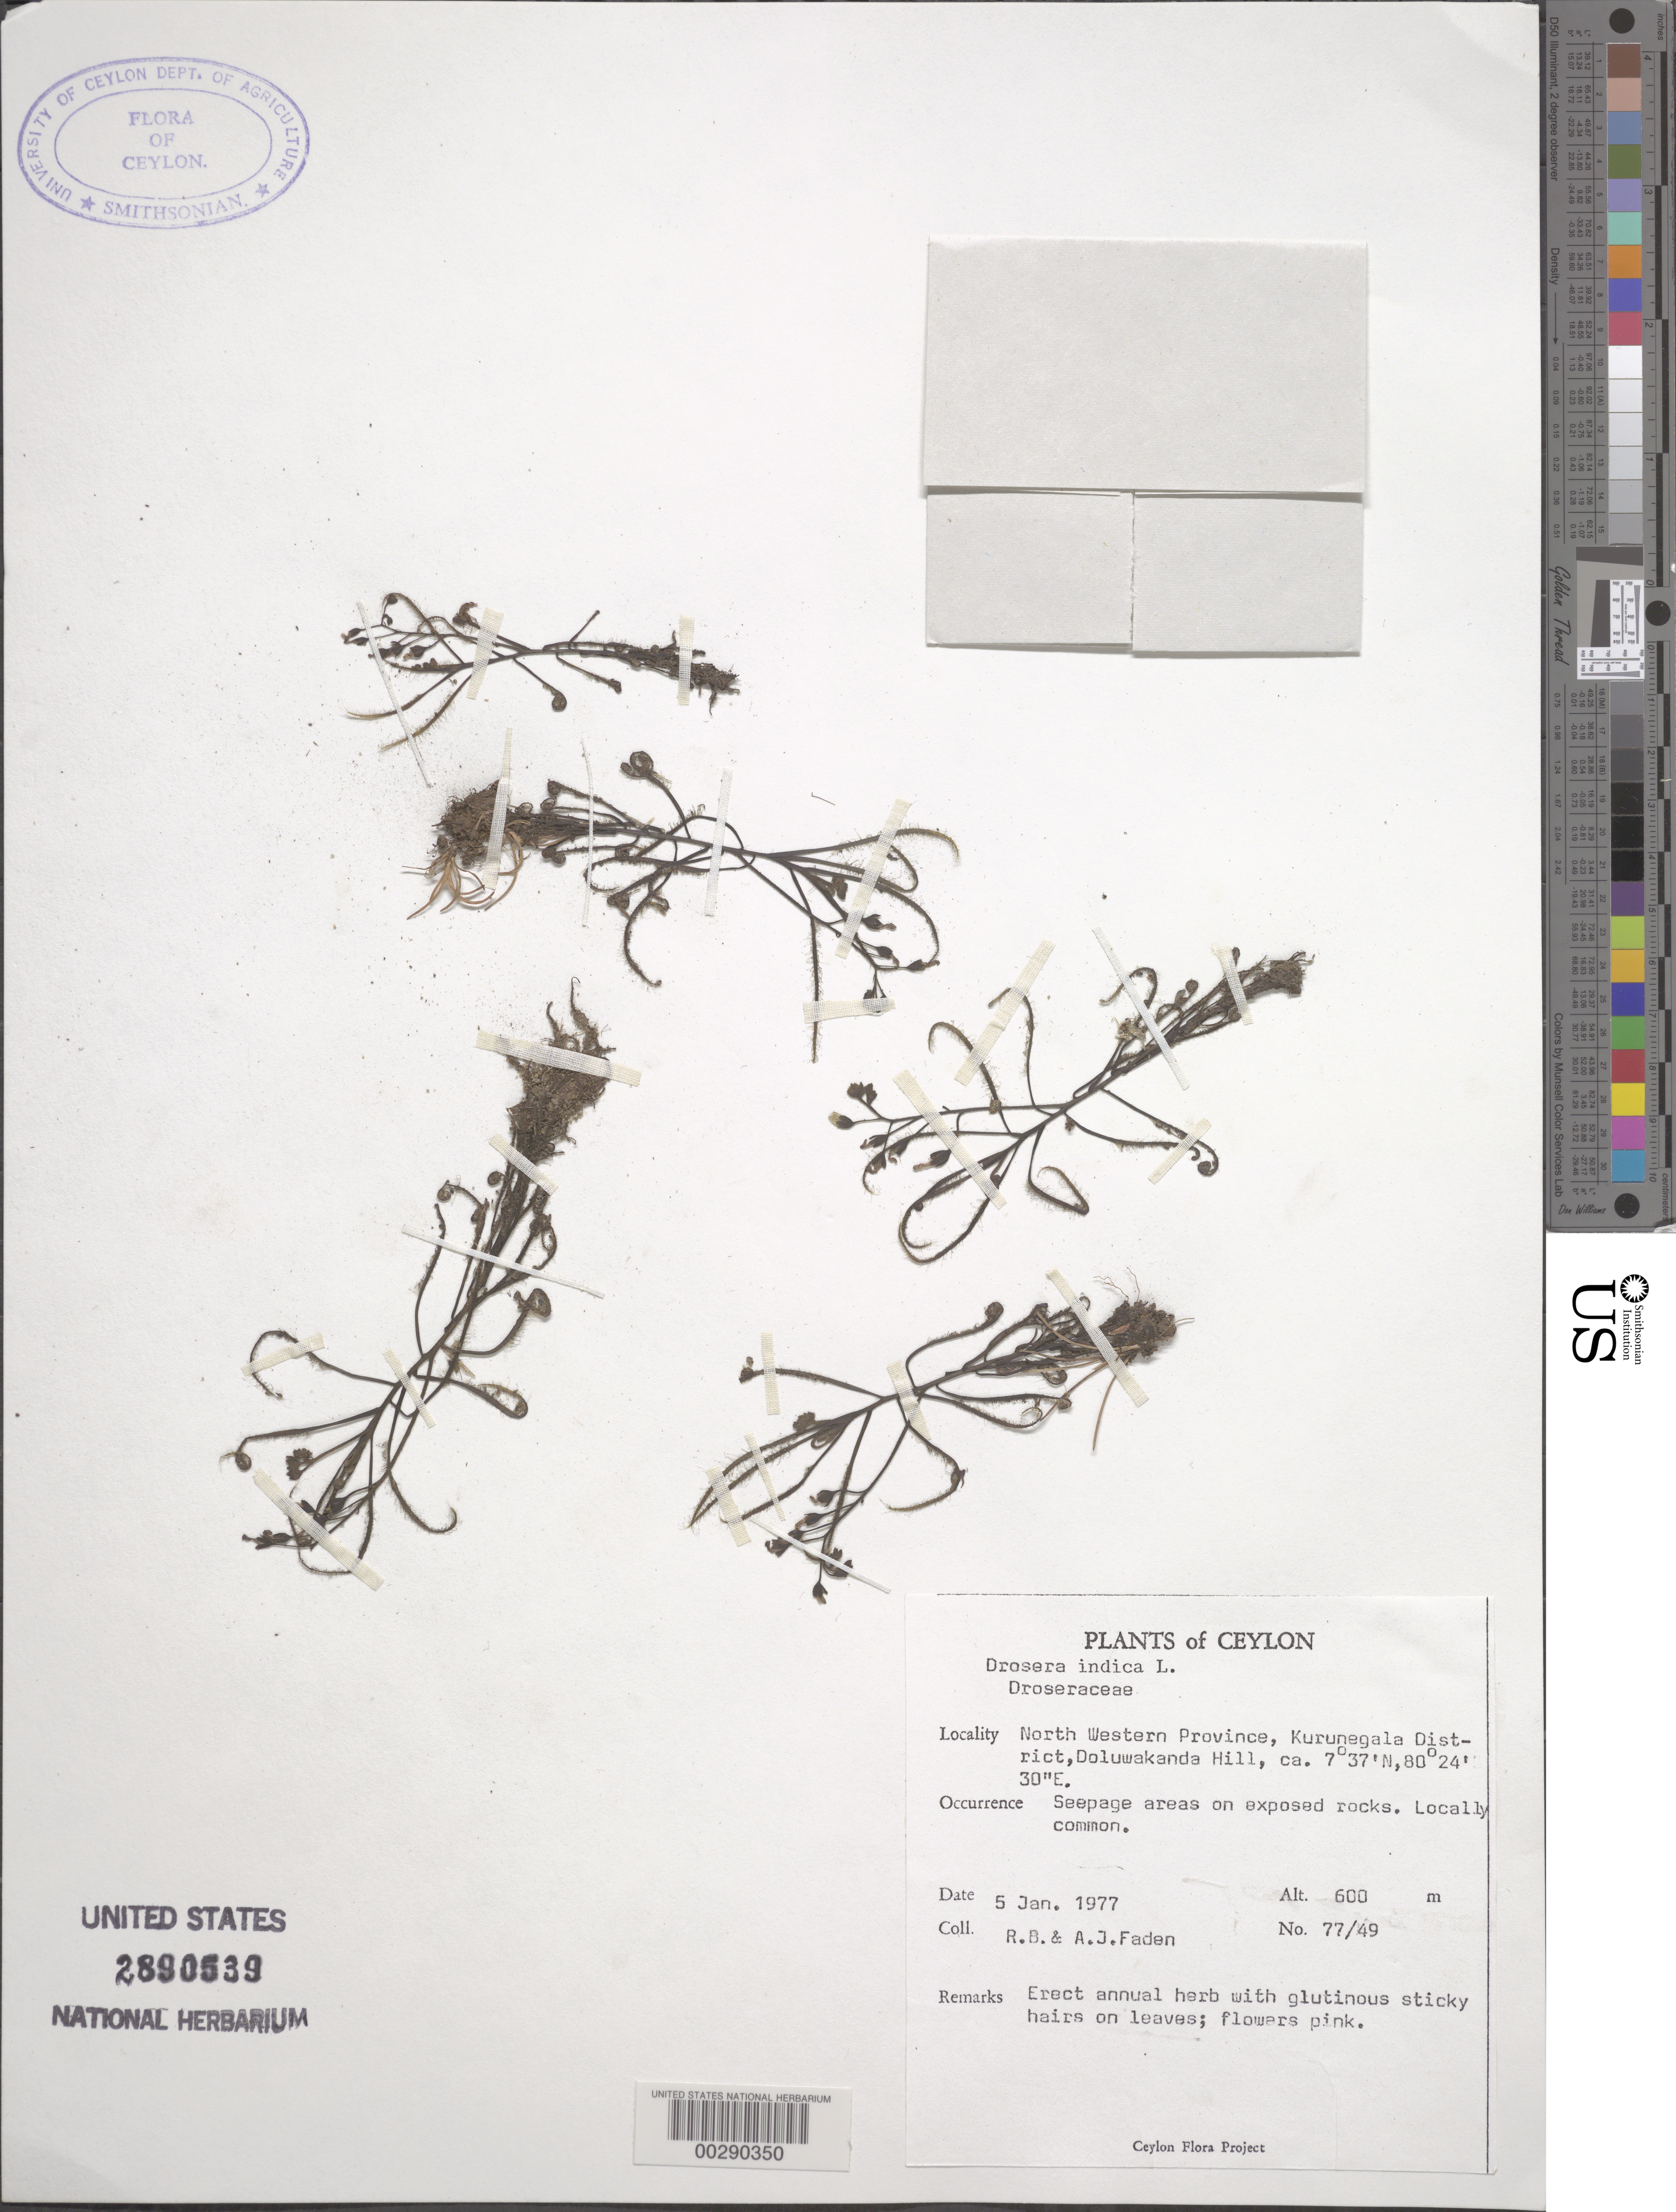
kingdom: Plantae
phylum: Tracheophyta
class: Magnoliopsida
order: Caryophyllales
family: Droseraceae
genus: Drosera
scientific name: Drosera indica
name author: L.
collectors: R. B. Faden & A. J. Faden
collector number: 77/49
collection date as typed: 05 Jan 1977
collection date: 1977-01-05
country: Sri Lanka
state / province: North Western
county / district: Kurunegala Dist.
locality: Doluwakanda hill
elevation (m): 600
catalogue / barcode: US 2890539